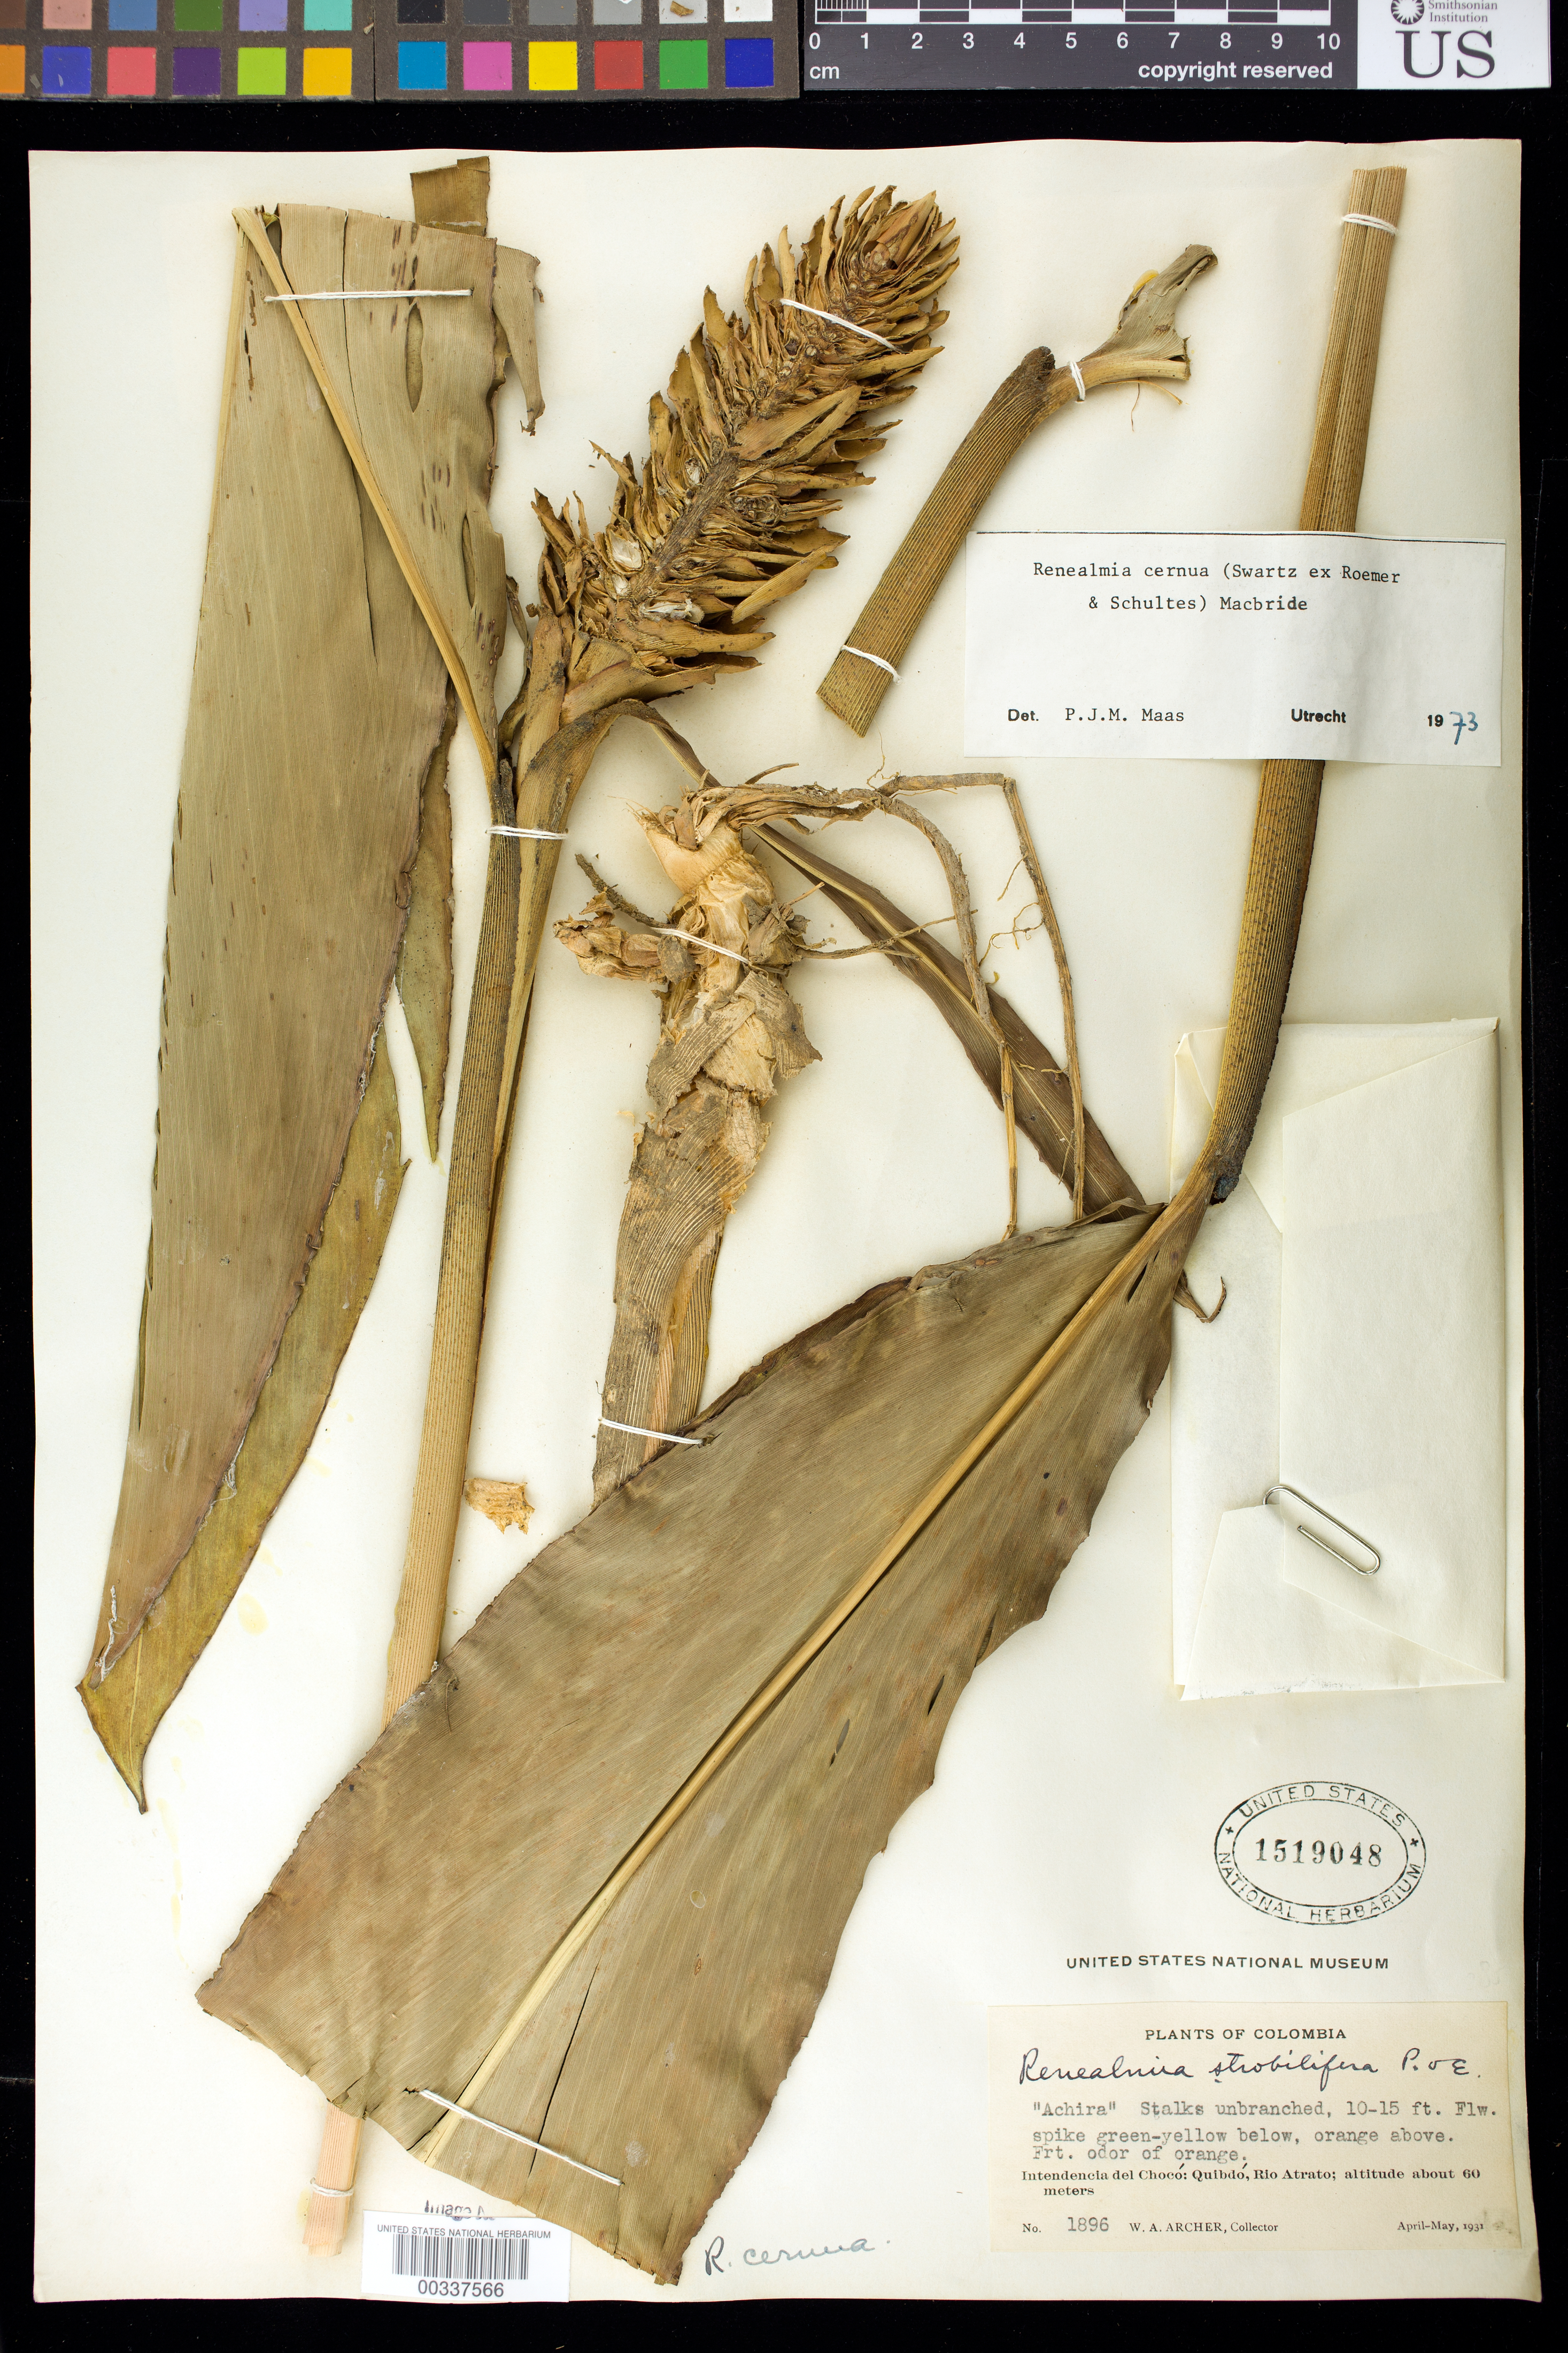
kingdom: Plantae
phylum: Tracheophyta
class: Liliopsida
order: Zingiberales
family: Zingiberaceae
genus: Renealmia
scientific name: Renealmia cernua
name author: (Sw. ex Roem. & Schult.) J.F. Macbr.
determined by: Maas, Paul J. M.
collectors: W. A. Archer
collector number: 1896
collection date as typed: Apr 1931 to -- May 1931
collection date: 1931-04/1931-05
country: Colombia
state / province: Chocó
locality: Quibdo, Rio Atrato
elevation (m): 60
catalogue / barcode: US 1519048